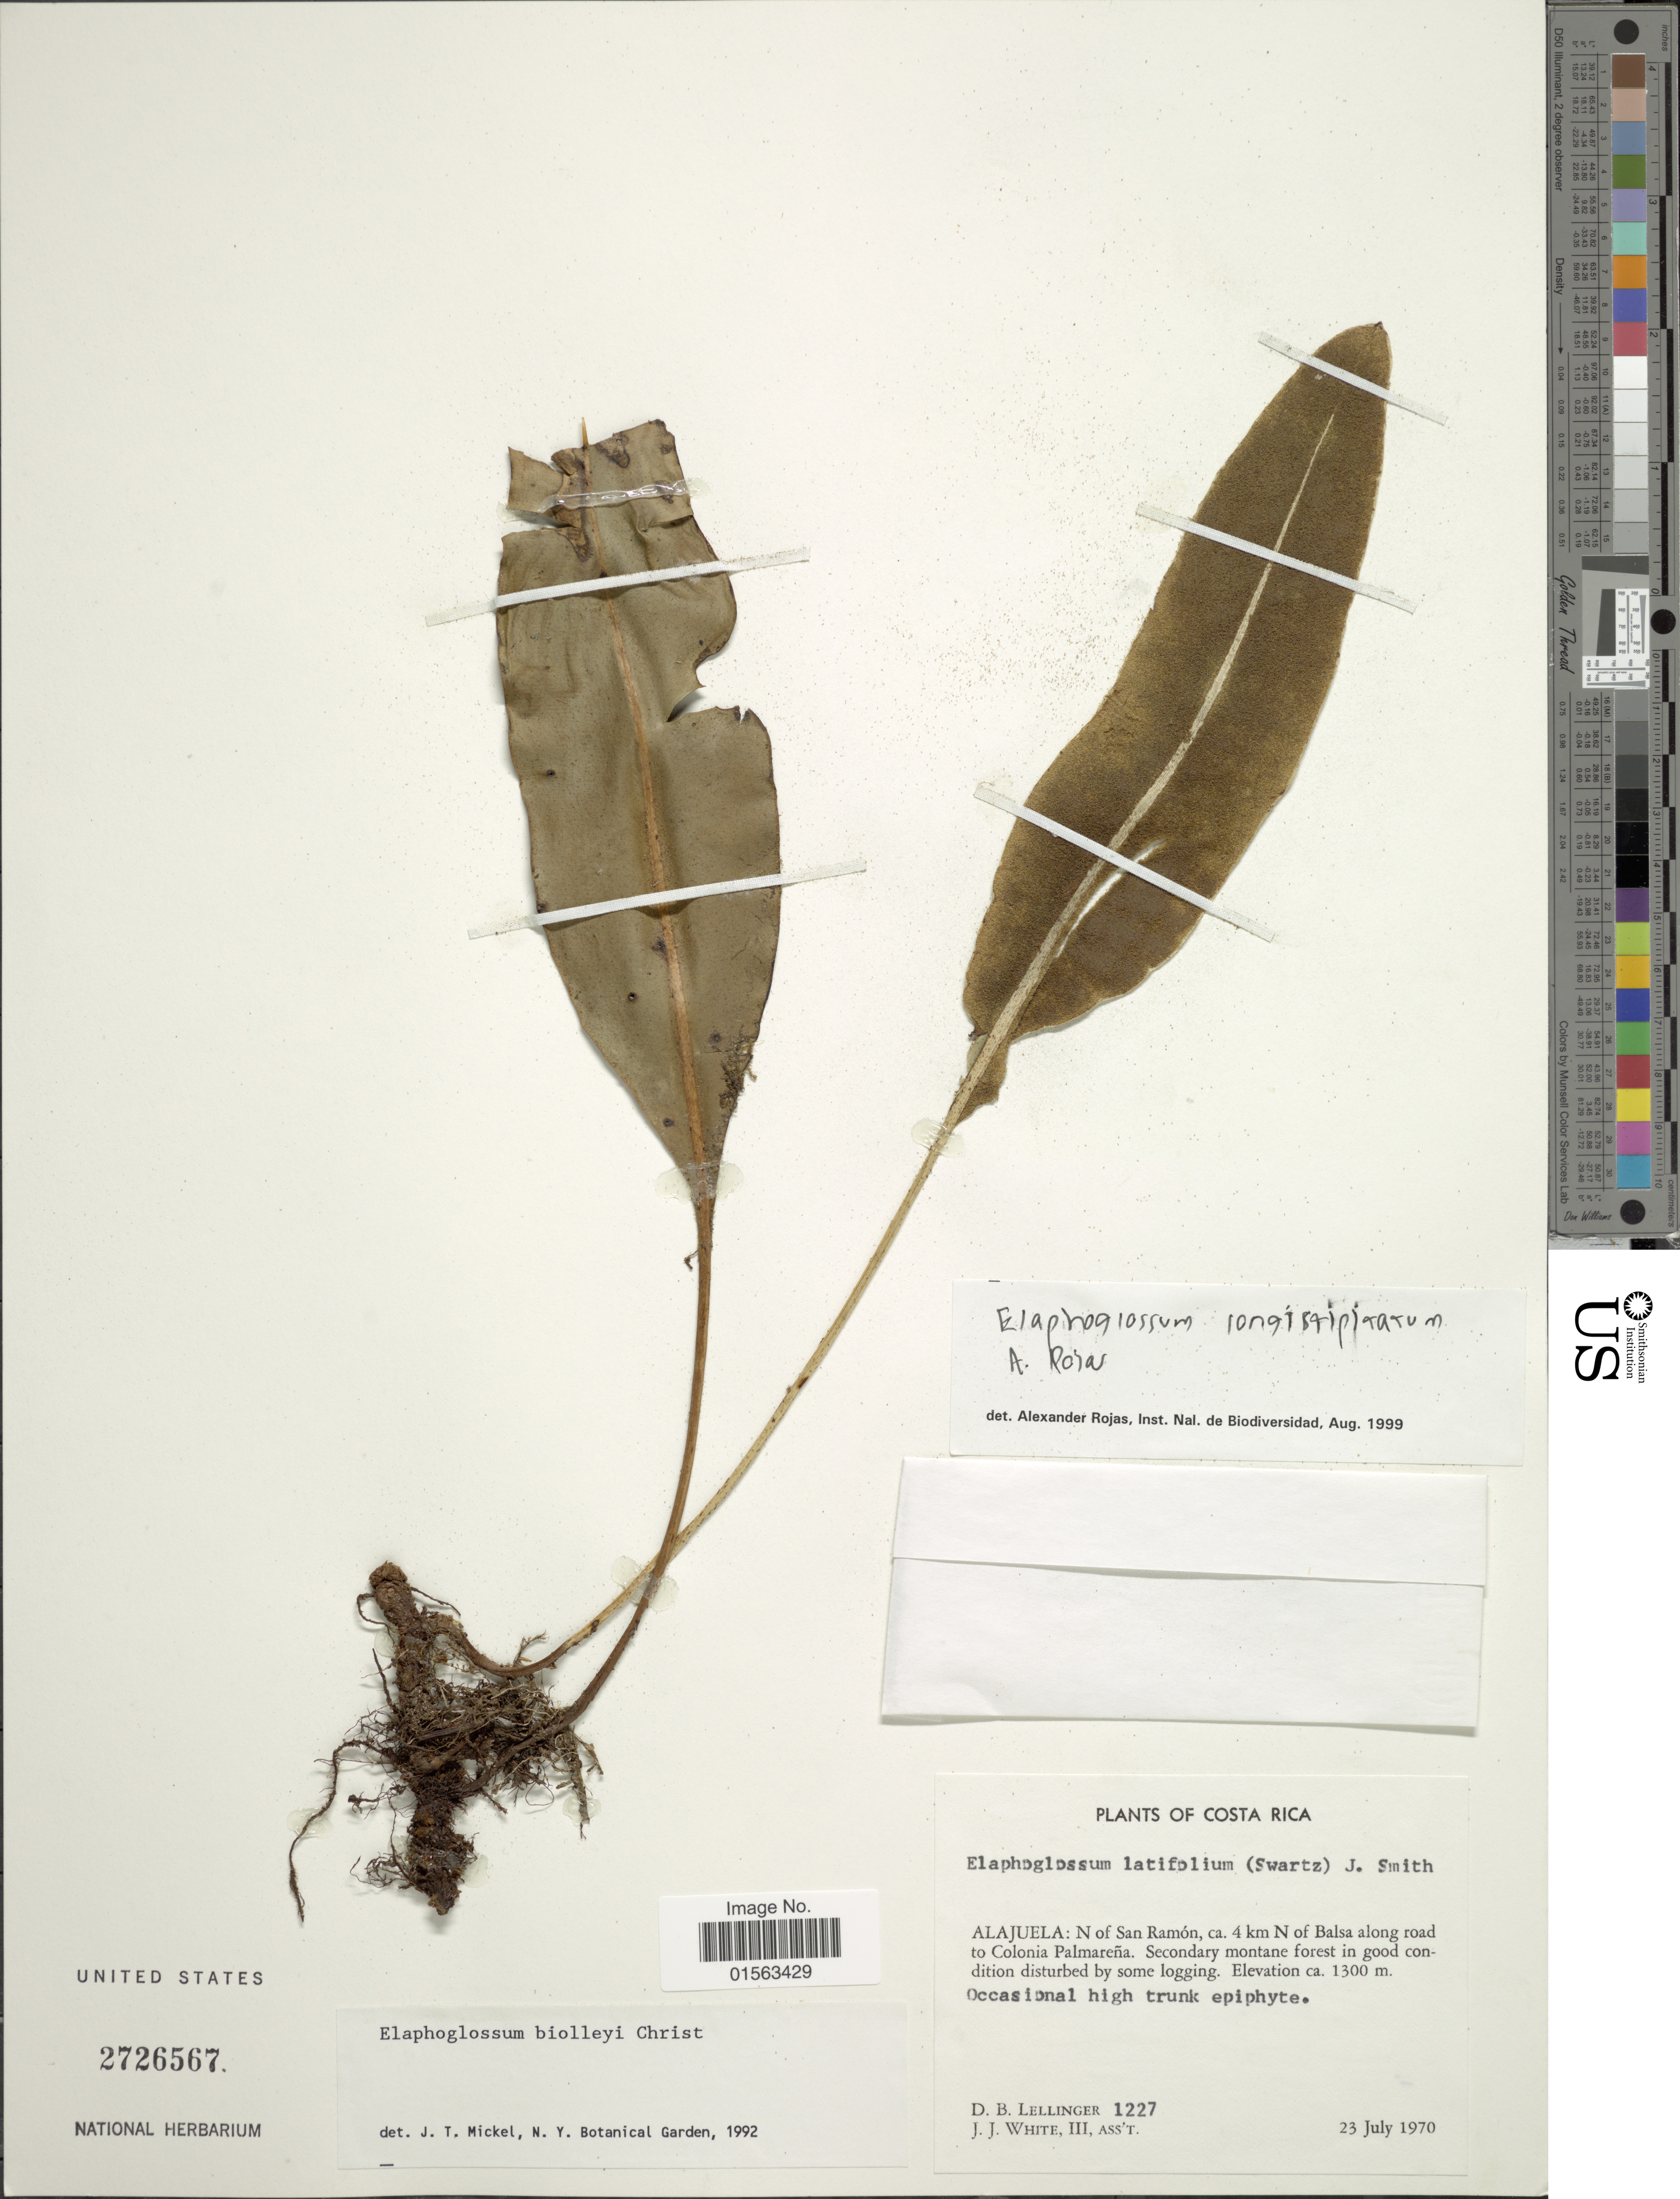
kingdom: Plantae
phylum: Tracheophyta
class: Polypodiopsida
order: Polypodiales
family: Dryopteridaceae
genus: Elaphoglossum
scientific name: Elaphoglossum biolleyi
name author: Christ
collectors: D. B. Lellinger & J. J. White III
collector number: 1227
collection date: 1970-07-23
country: Costa Rica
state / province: Alajuela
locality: Alajuela: N of San Ramon, ca. 4 km N of Balsa along road to Colonia Palmarena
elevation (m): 1300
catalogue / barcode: US 2726567